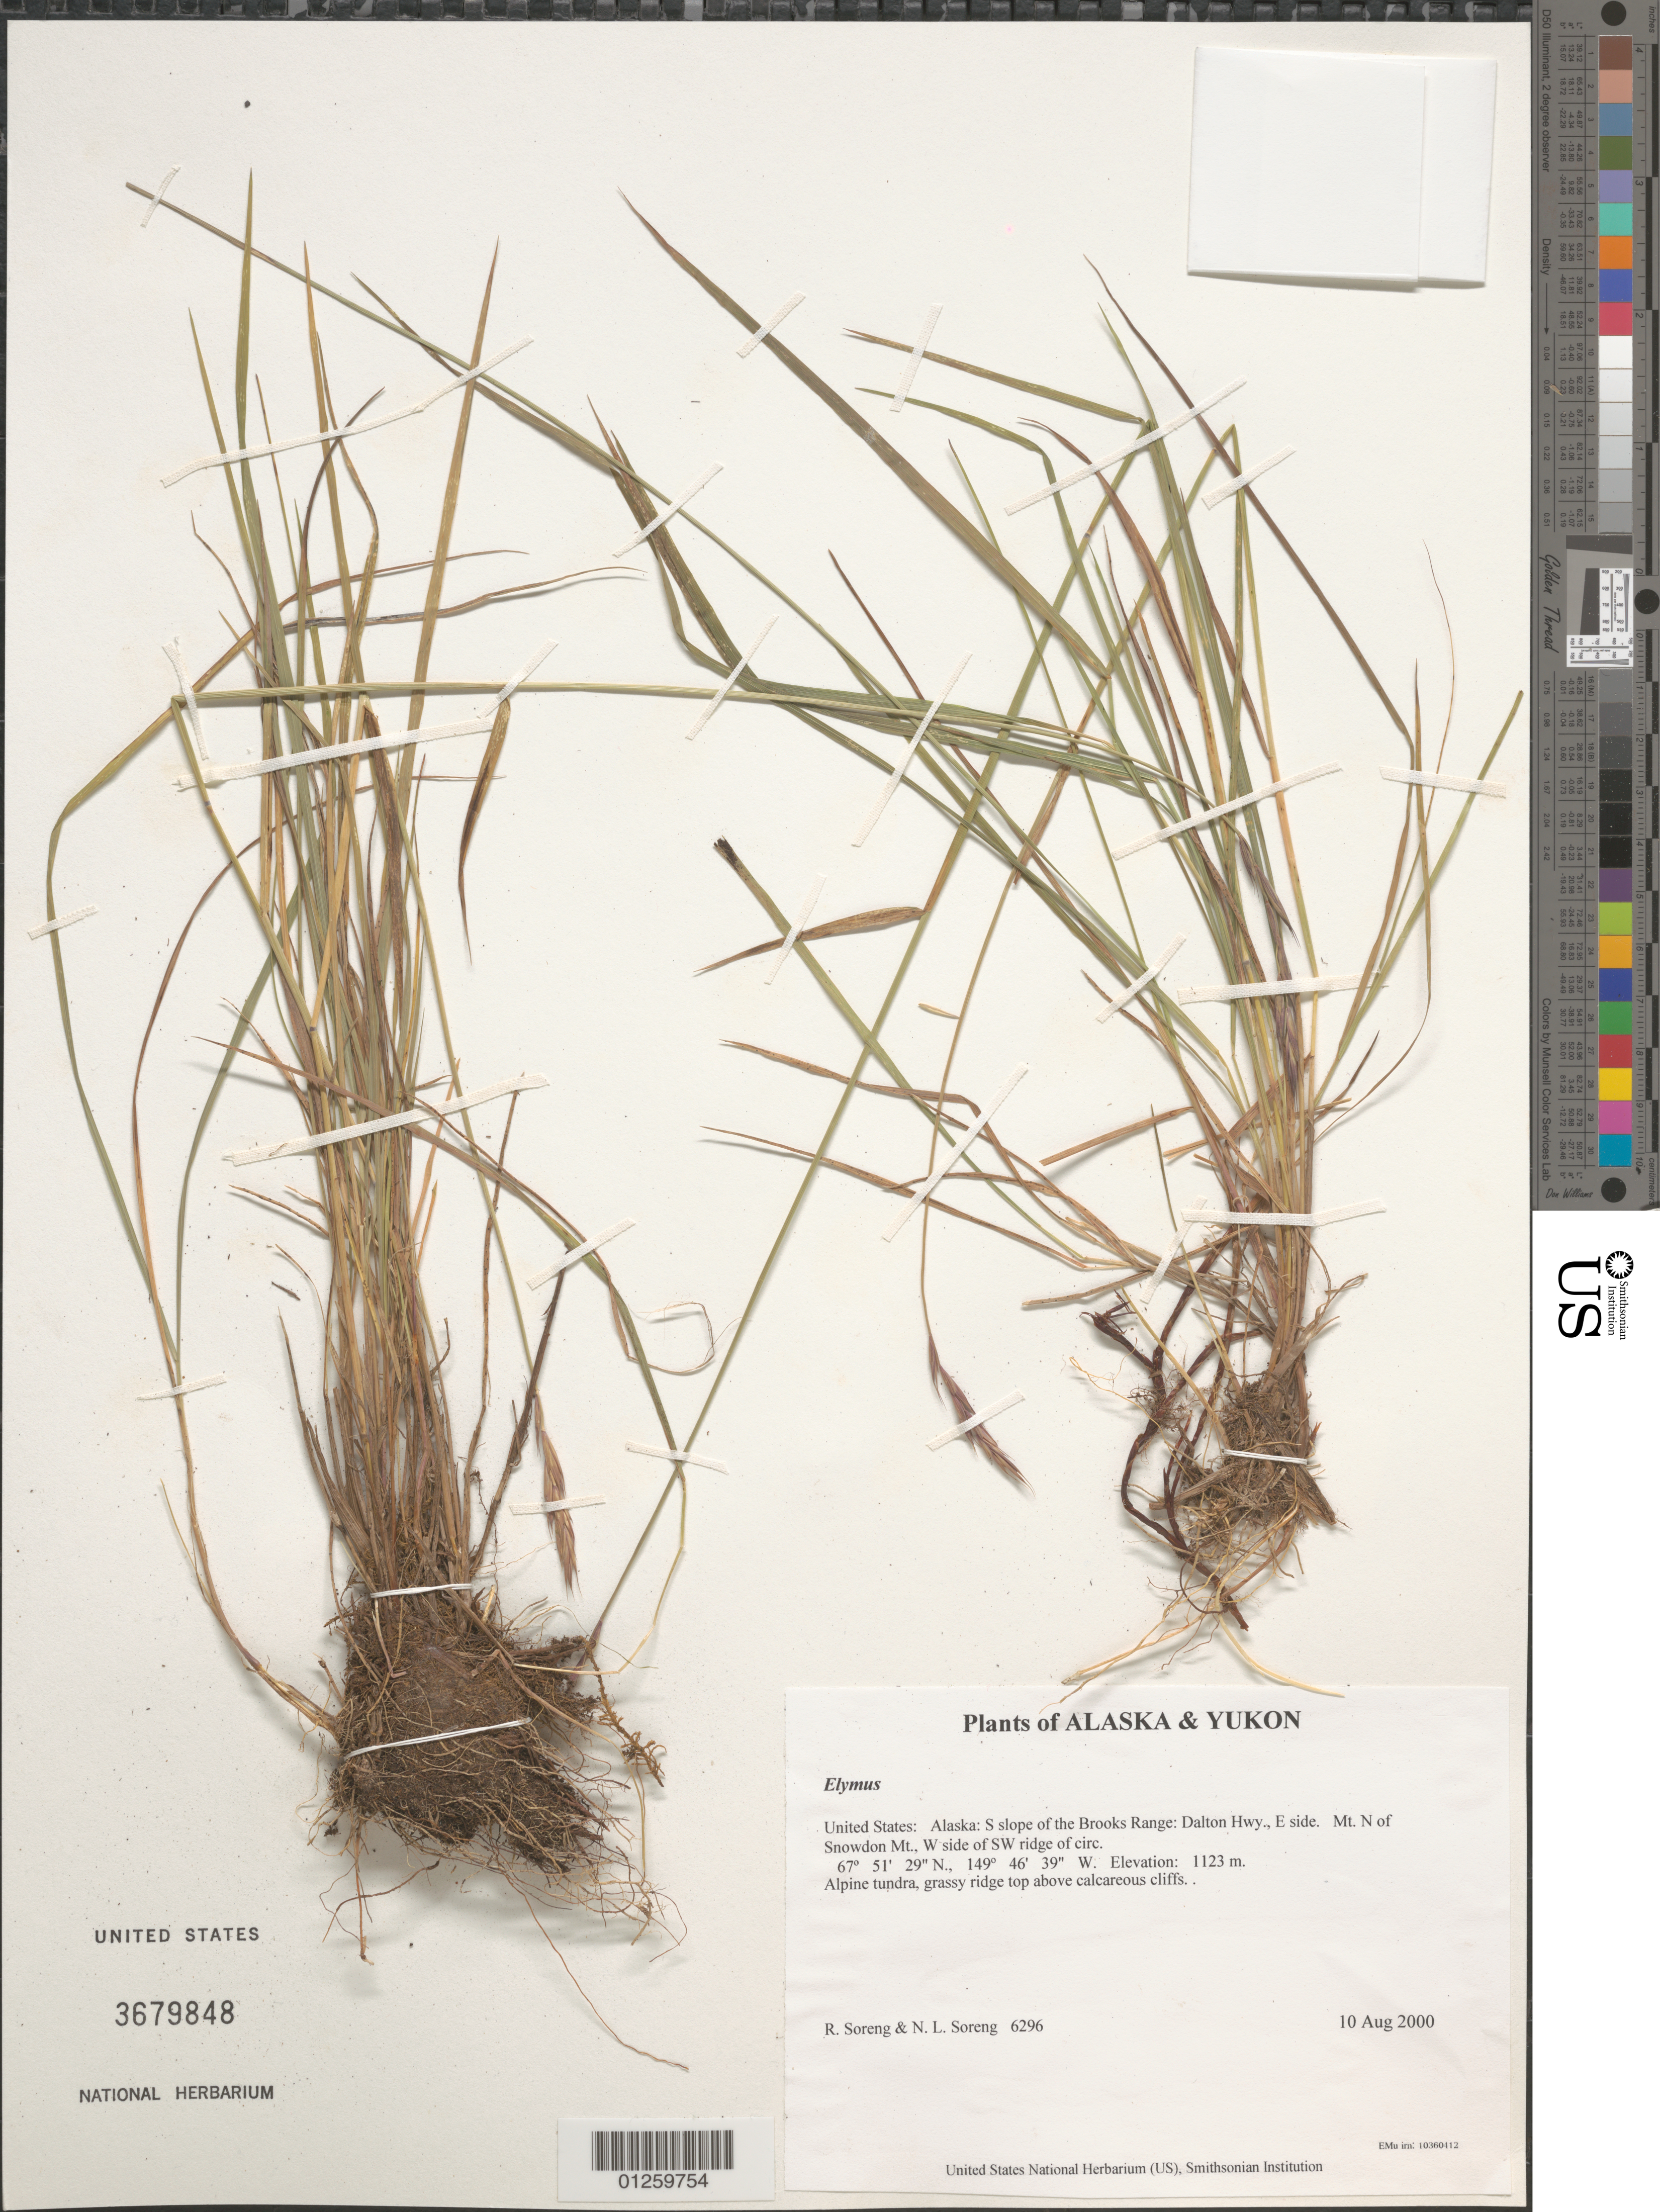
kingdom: Plantae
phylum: Tracheophyta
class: Liliopsida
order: Poales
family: Poaceae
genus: Elymus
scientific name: Elymus sp.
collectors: R. J. Soreng & N. L. Soreng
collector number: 6296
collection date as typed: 10 Aug 2000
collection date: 2000-08-10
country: United States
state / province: Alaska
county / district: S slope of the Brooks Range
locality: Dalton Hwy., E side. Mt. N of Snowdon Mt., W side of SW ridge of circ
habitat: Alpine tundra, grassy ridge top above calcareous cliffs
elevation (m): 1123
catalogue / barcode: US 3679848